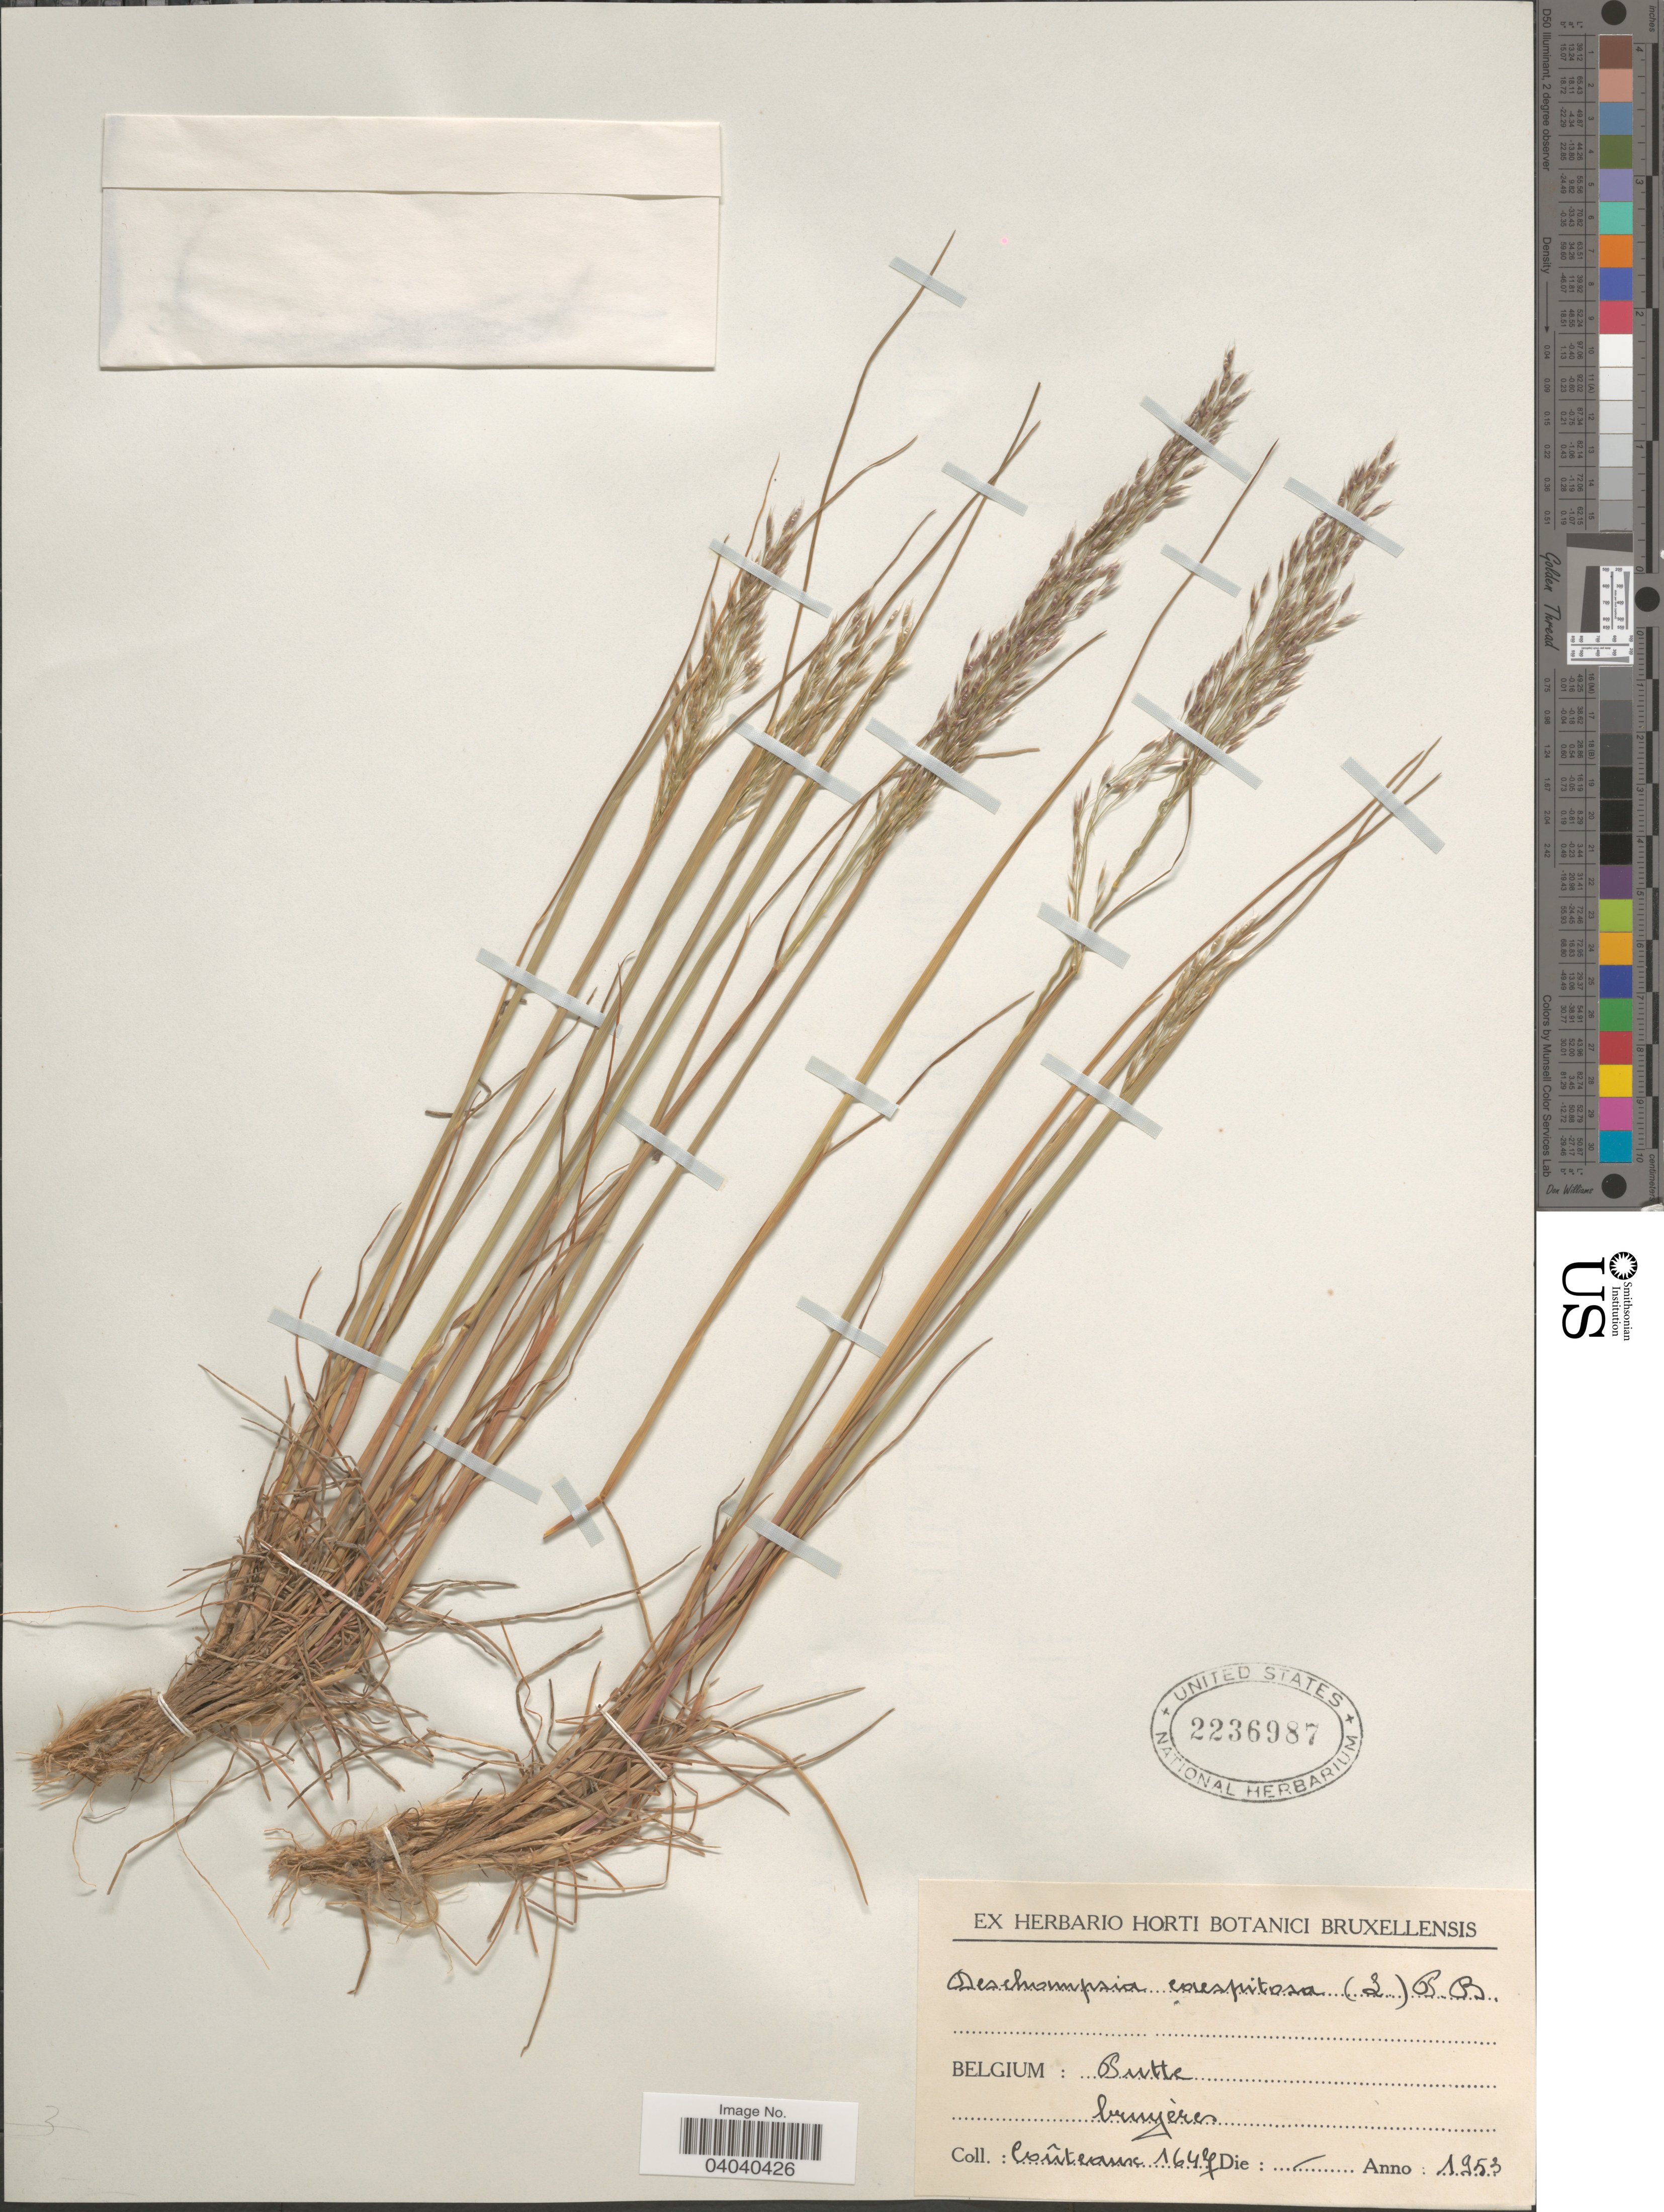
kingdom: Plantae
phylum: Tracheophyta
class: Liliopsida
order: Poales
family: Poaceae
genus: Deschampsia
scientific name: Deschampsia cespitosa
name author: (L.) P. Beauv.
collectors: -. Couteaux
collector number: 1647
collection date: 1953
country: Belgium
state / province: Flanders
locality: Putte.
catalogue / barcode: US 2236987